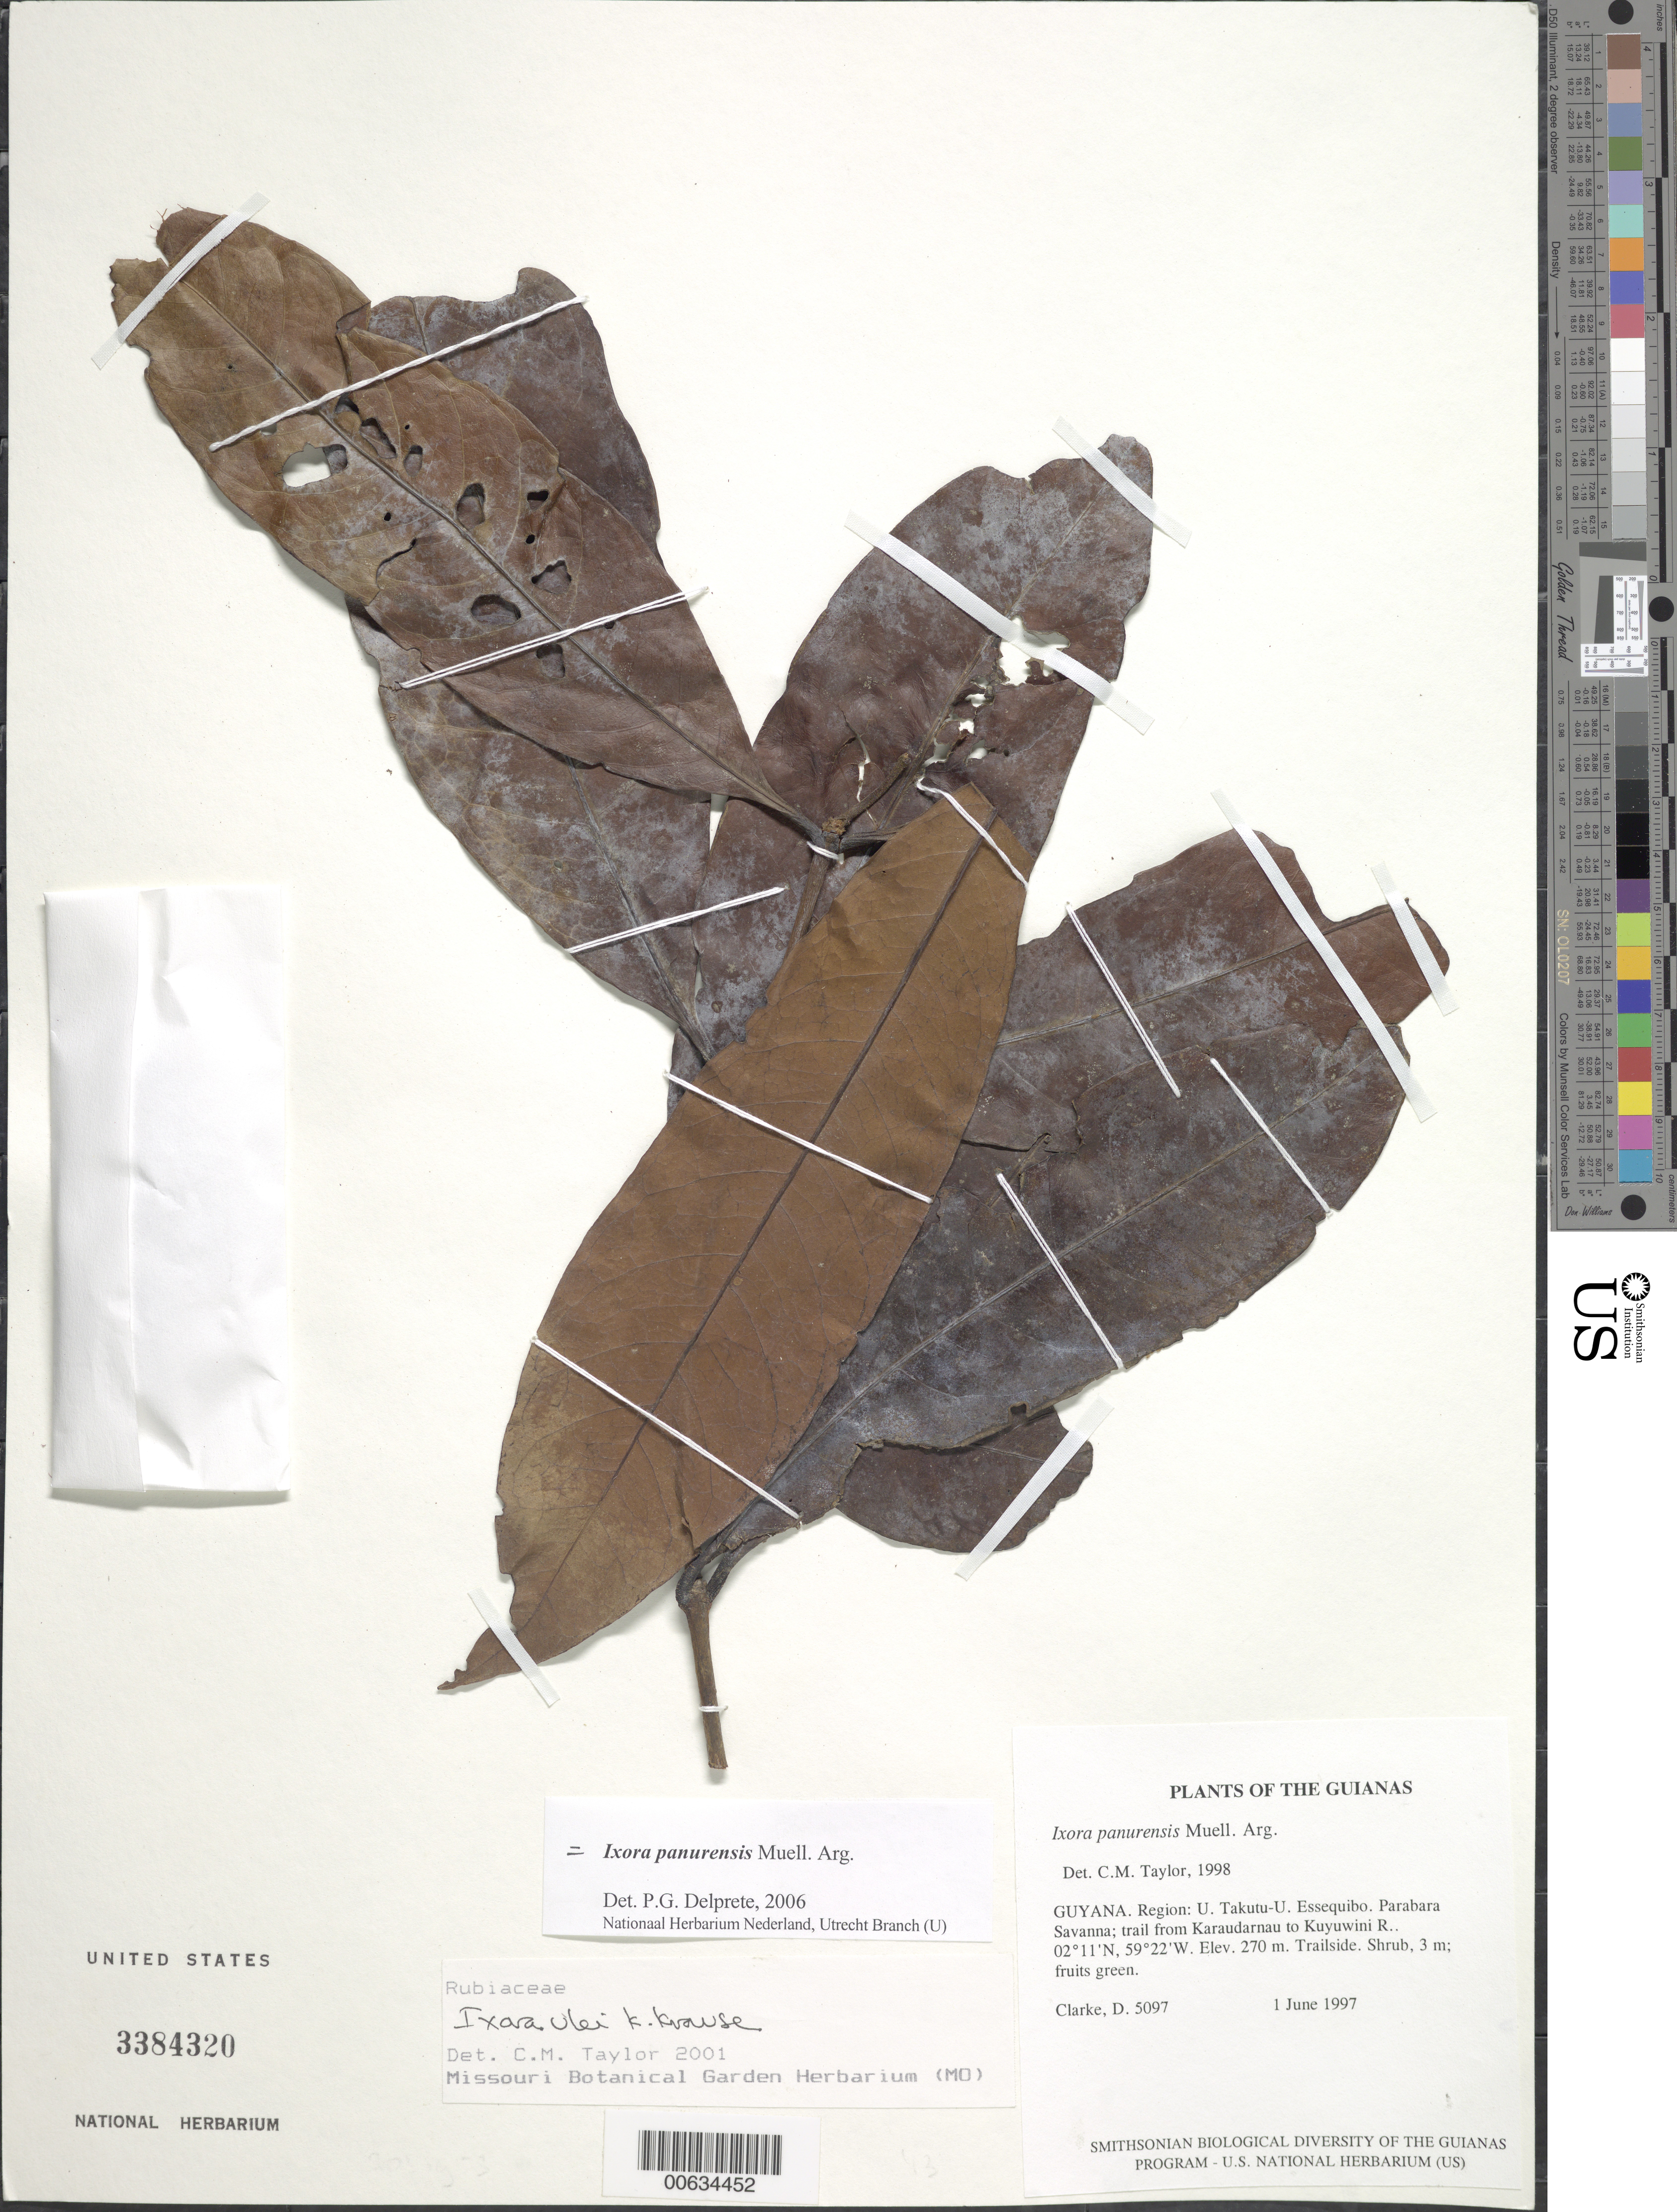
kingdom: Plantae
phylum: Tracheophyta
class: Magnoliopsida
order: Gentianales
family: Rubiaceae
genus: Ixora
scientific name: Ixora panurensis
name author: Müll. Arg.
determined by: Delprete, P. G., Herb. de Guyane Cay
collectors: H. D. Clarke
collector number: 5097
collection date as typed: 1 June 1997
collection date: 1997-06-01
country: Guyana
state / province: U. Takutu-U. Essequibo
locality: Parabara Savanna; trail from Karaudarnau to Kuyuwini R.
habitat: Trailside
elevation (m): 270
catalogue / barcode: US 3384320